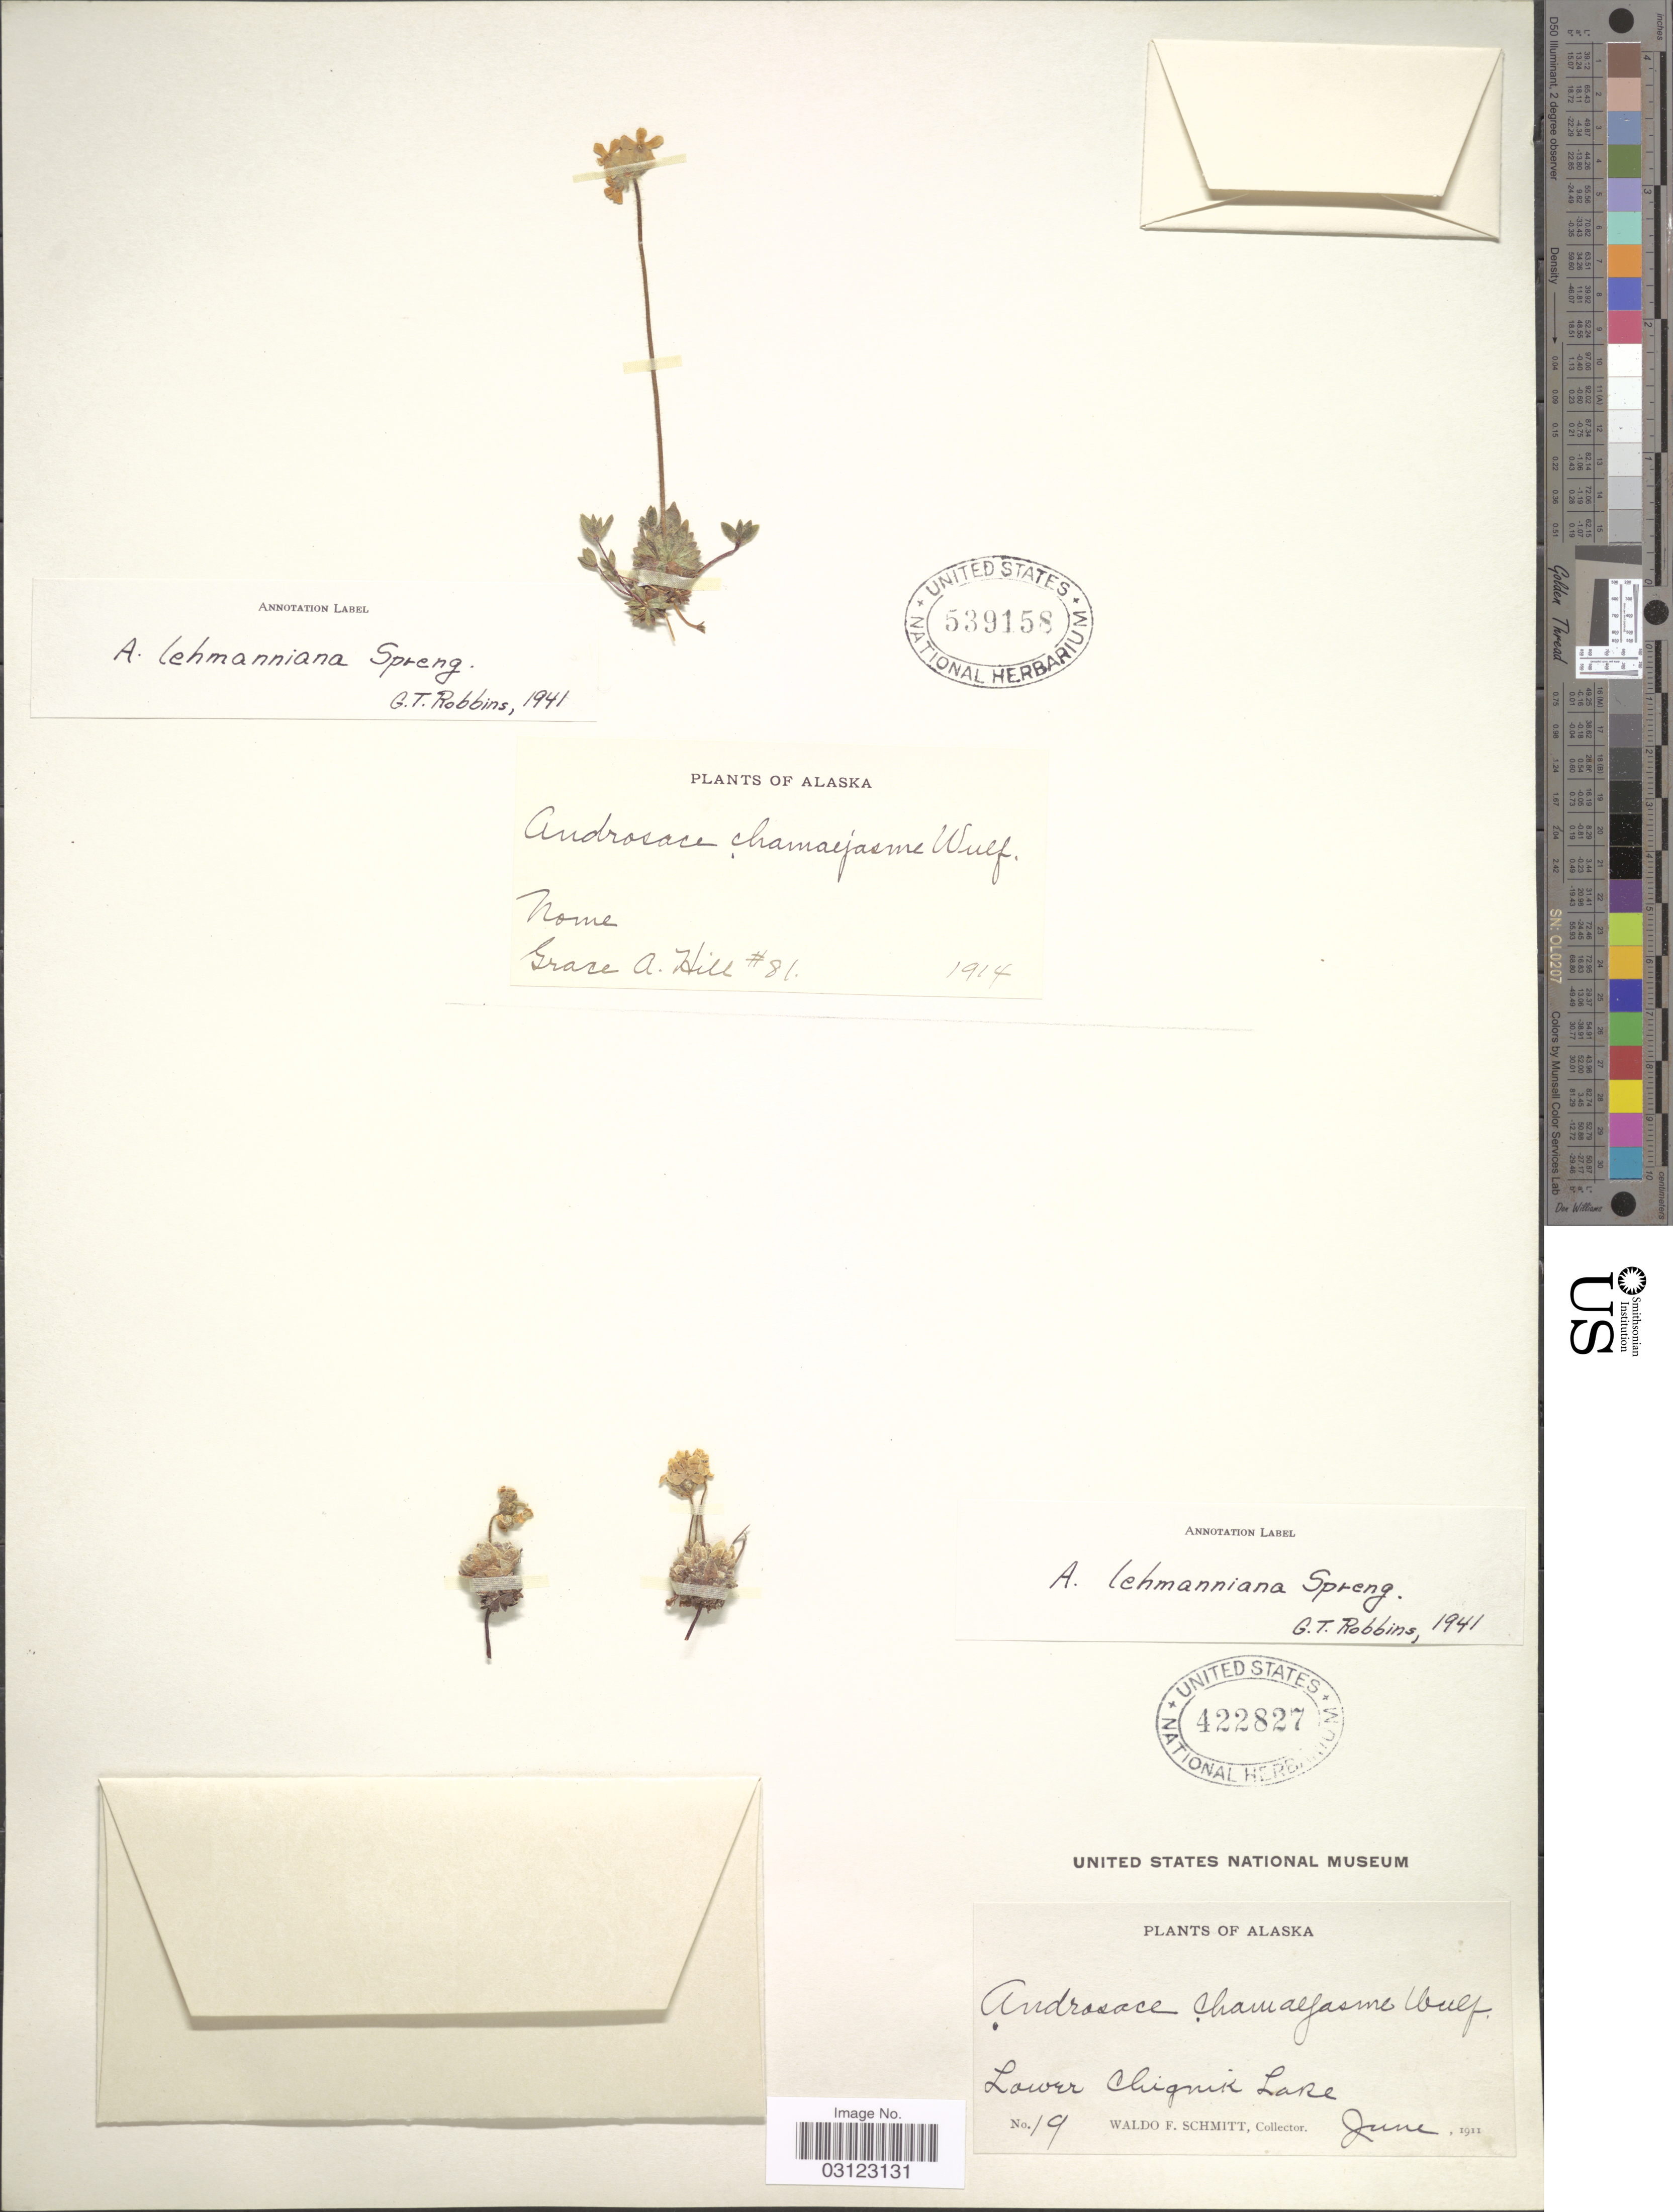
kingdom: Plantae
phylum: Tracheophyta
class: Magnoliopsida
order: Ericales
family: Primulaceae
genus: Androsace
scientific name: Androsace lehmanniana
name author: Spreng.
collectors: W. F. Schmitt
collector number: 19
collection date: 1911-06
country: United States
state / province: Alaska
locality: Lower Chignik Lake.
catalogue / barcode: US 422827-2